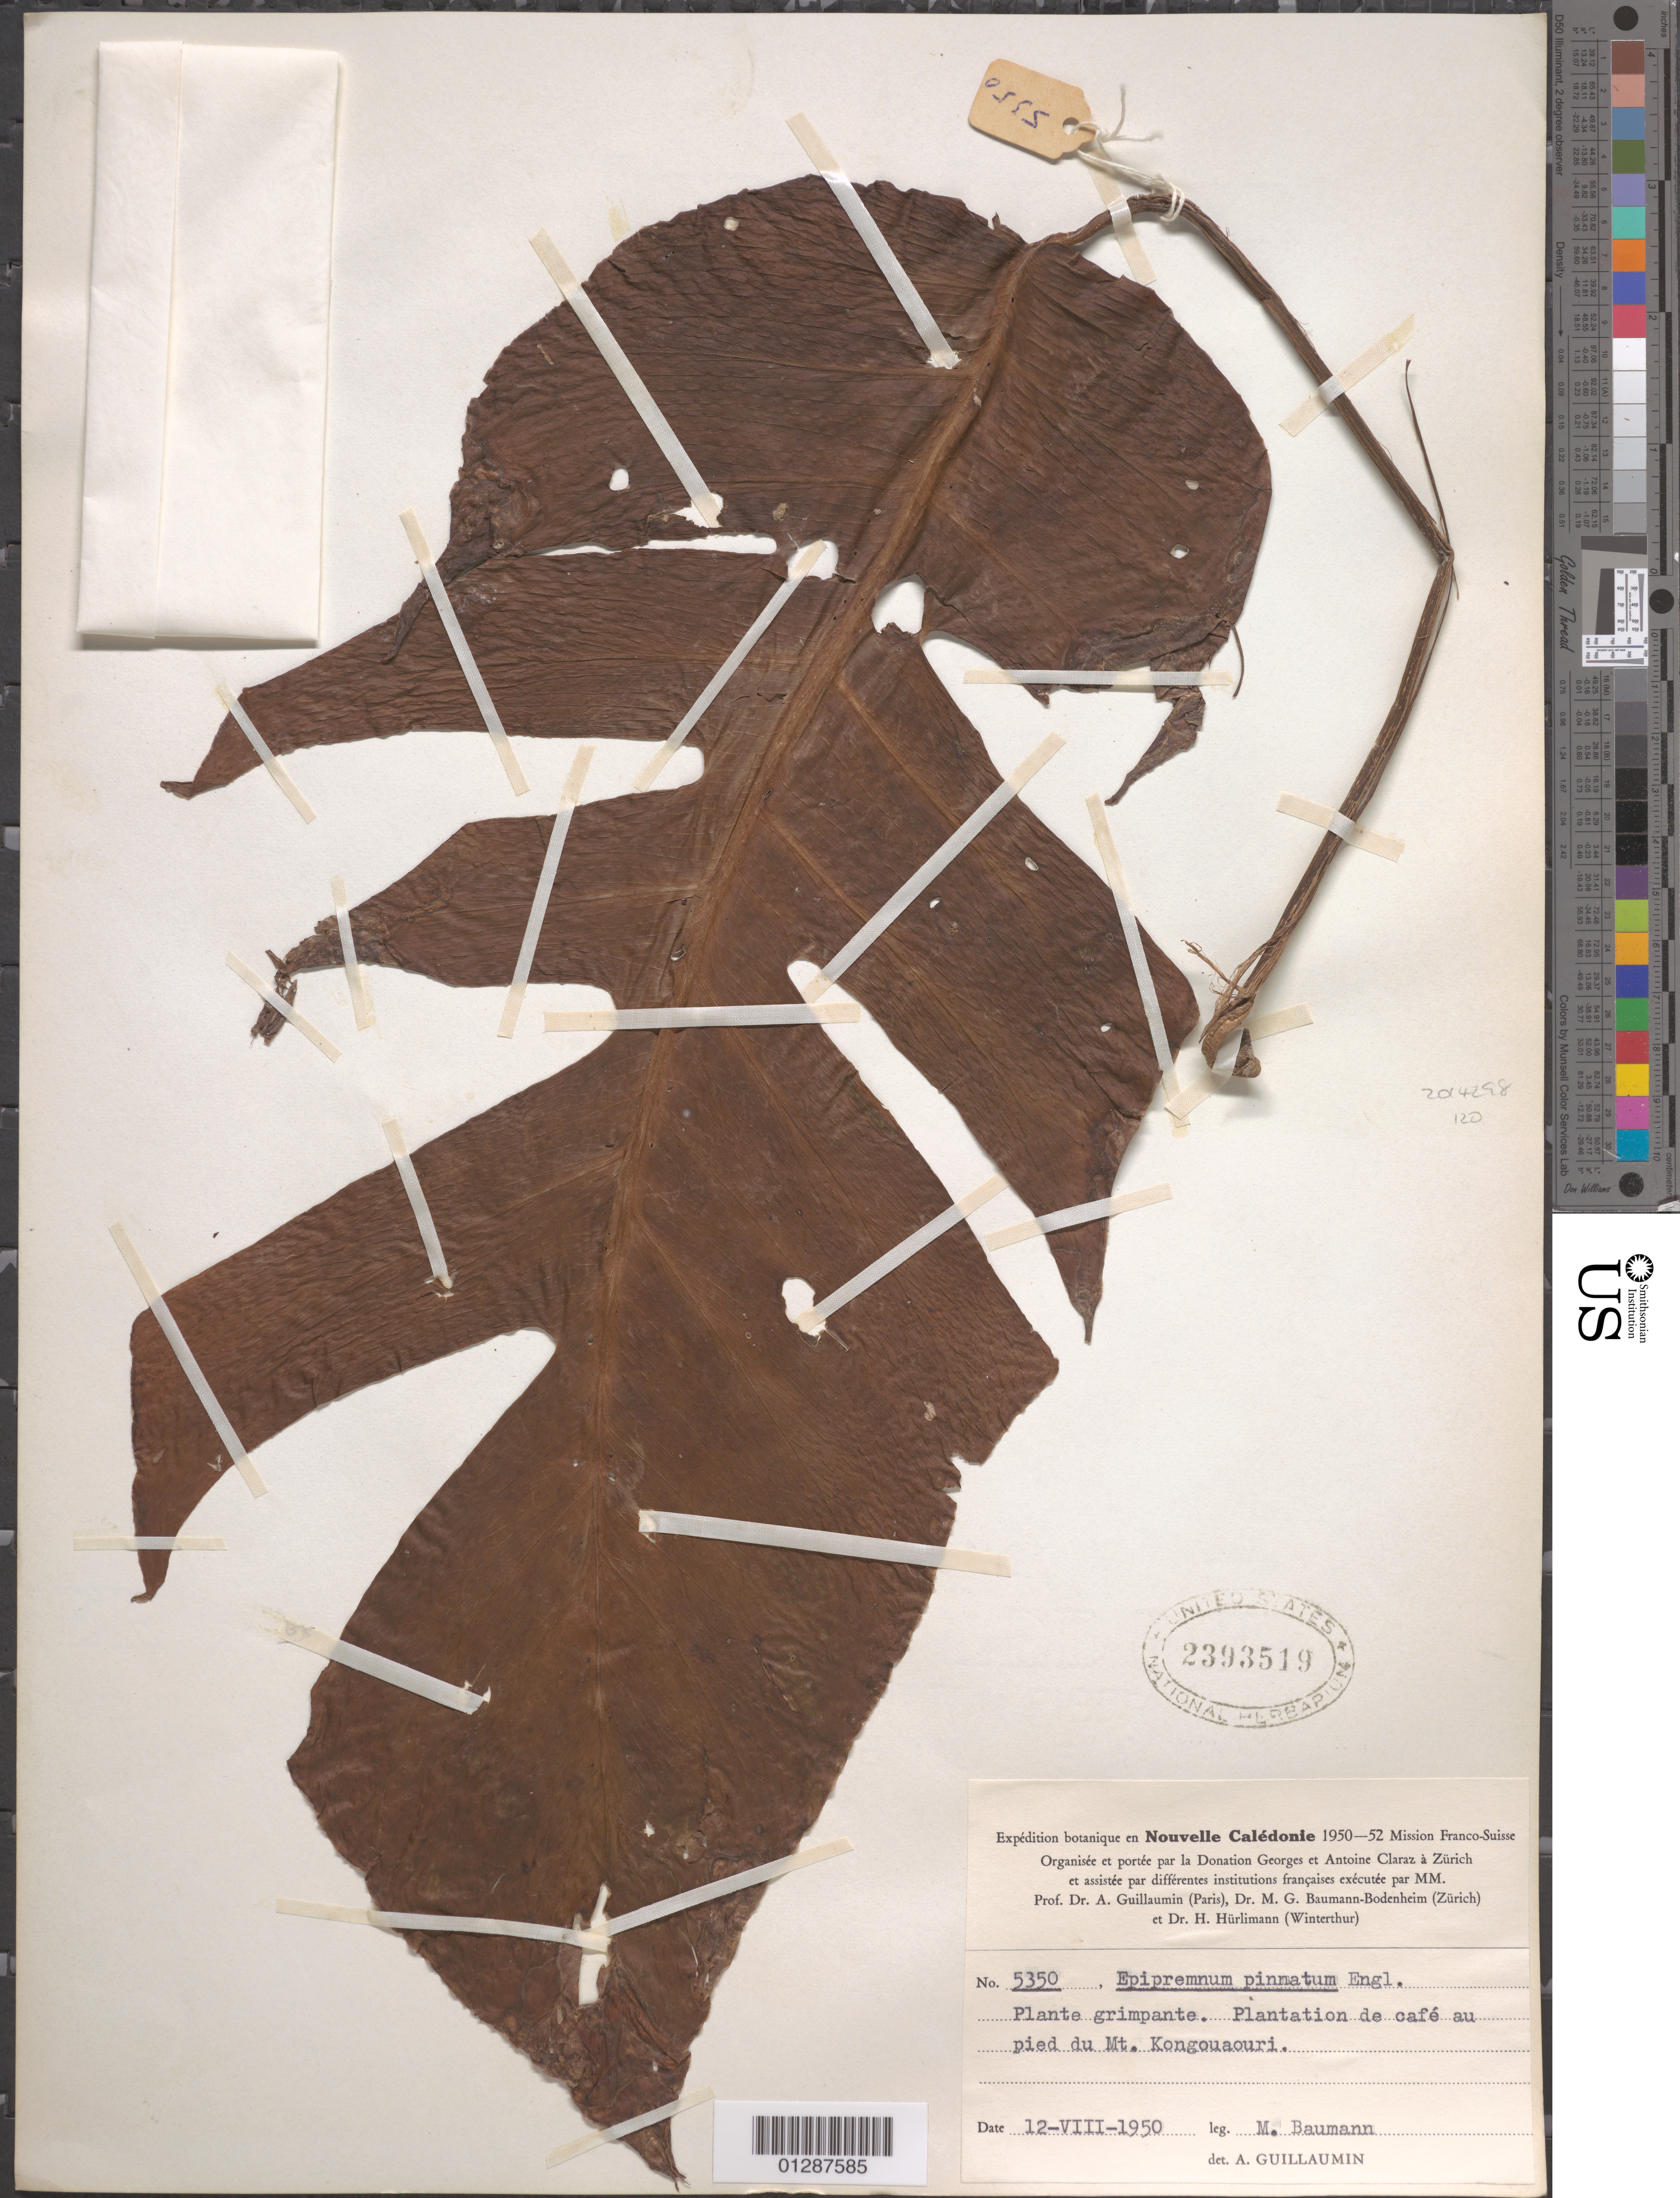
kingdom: Plantae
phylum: Tracheophyta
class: Liliopsida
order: Alismatales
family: Araceae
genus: Epipremnum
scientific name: Epipremnum pinnatum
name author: (L.) Engl.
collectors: M. G. Baumann-Bodenheim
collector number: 5350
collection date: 1950-08-12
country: New Caledonia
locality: Nouvelle Calédonie. Plantation de café au pied du Mt. Kongouaouri.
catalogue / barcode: US 2393519